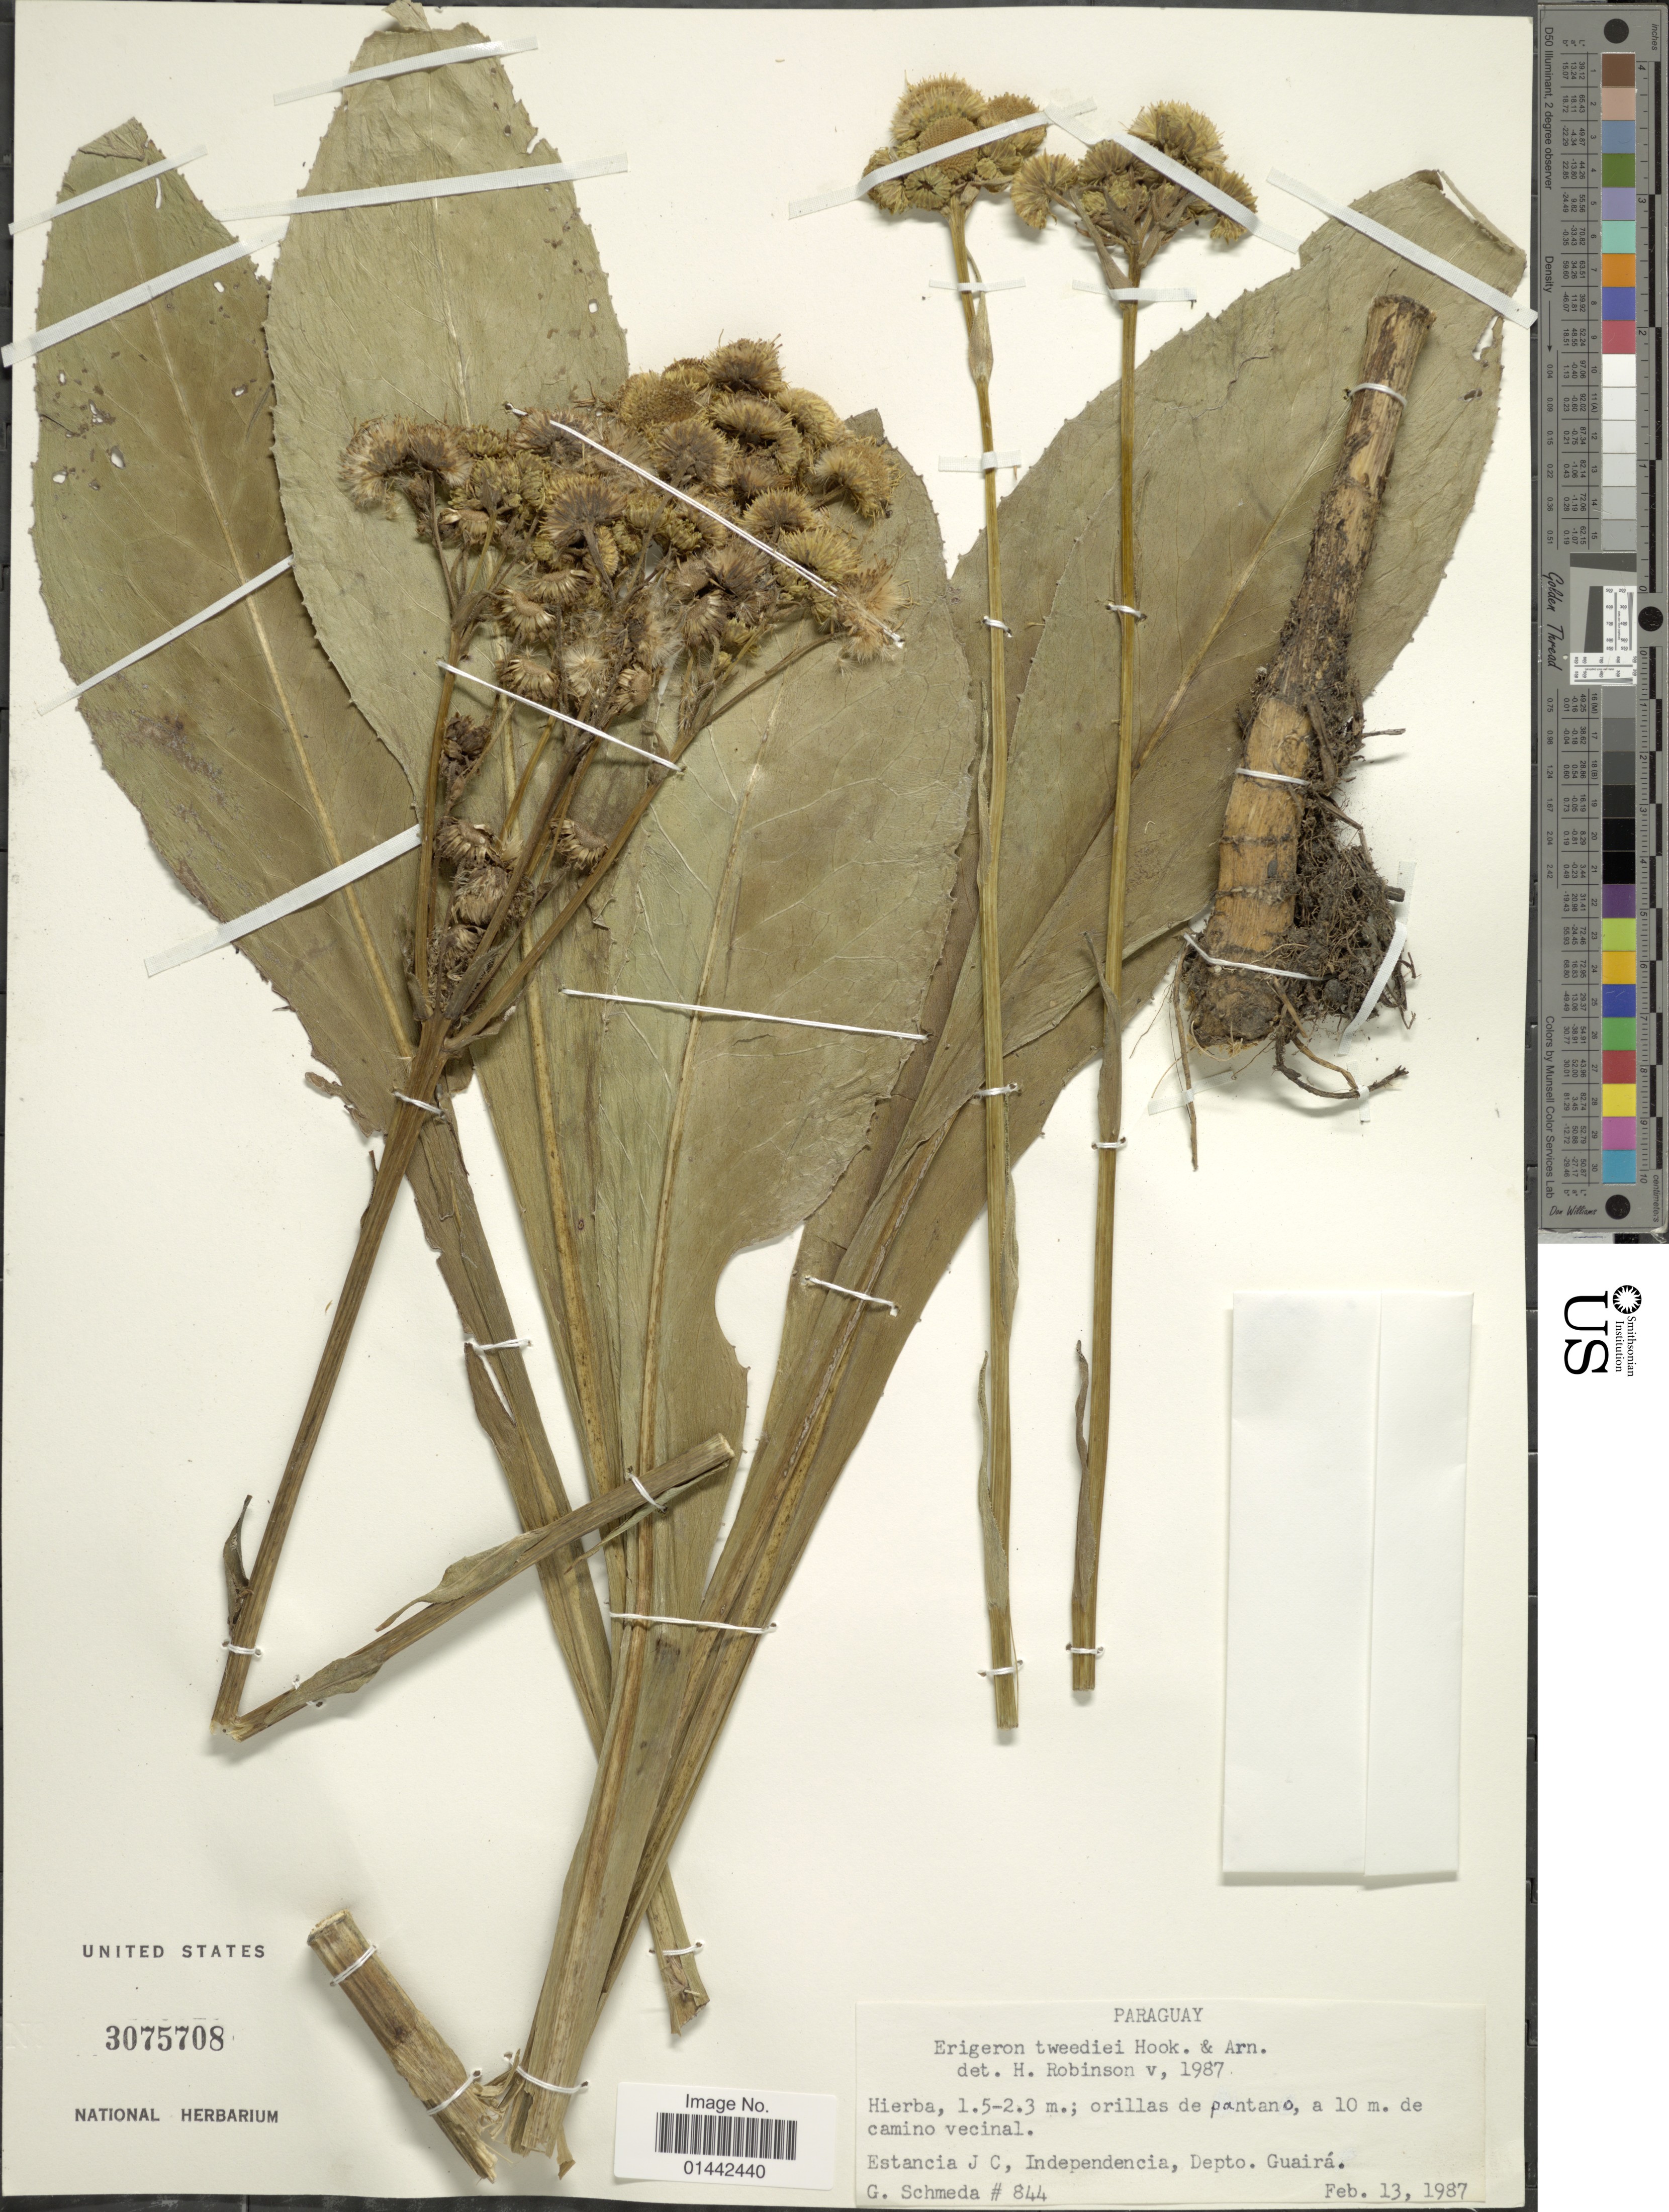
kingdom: Plantae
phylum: Tracheophyta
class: Magnoliopsida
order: Asterales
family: Asteraceae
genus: Erigeron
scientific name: Erigeron tweediei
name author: Hook. & Arn.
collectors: G. Schmeda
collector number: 844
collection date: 1987-02-13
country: Paraguay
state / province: Guaira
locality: Estancia J C, Independencia.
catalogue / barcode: US 3075708